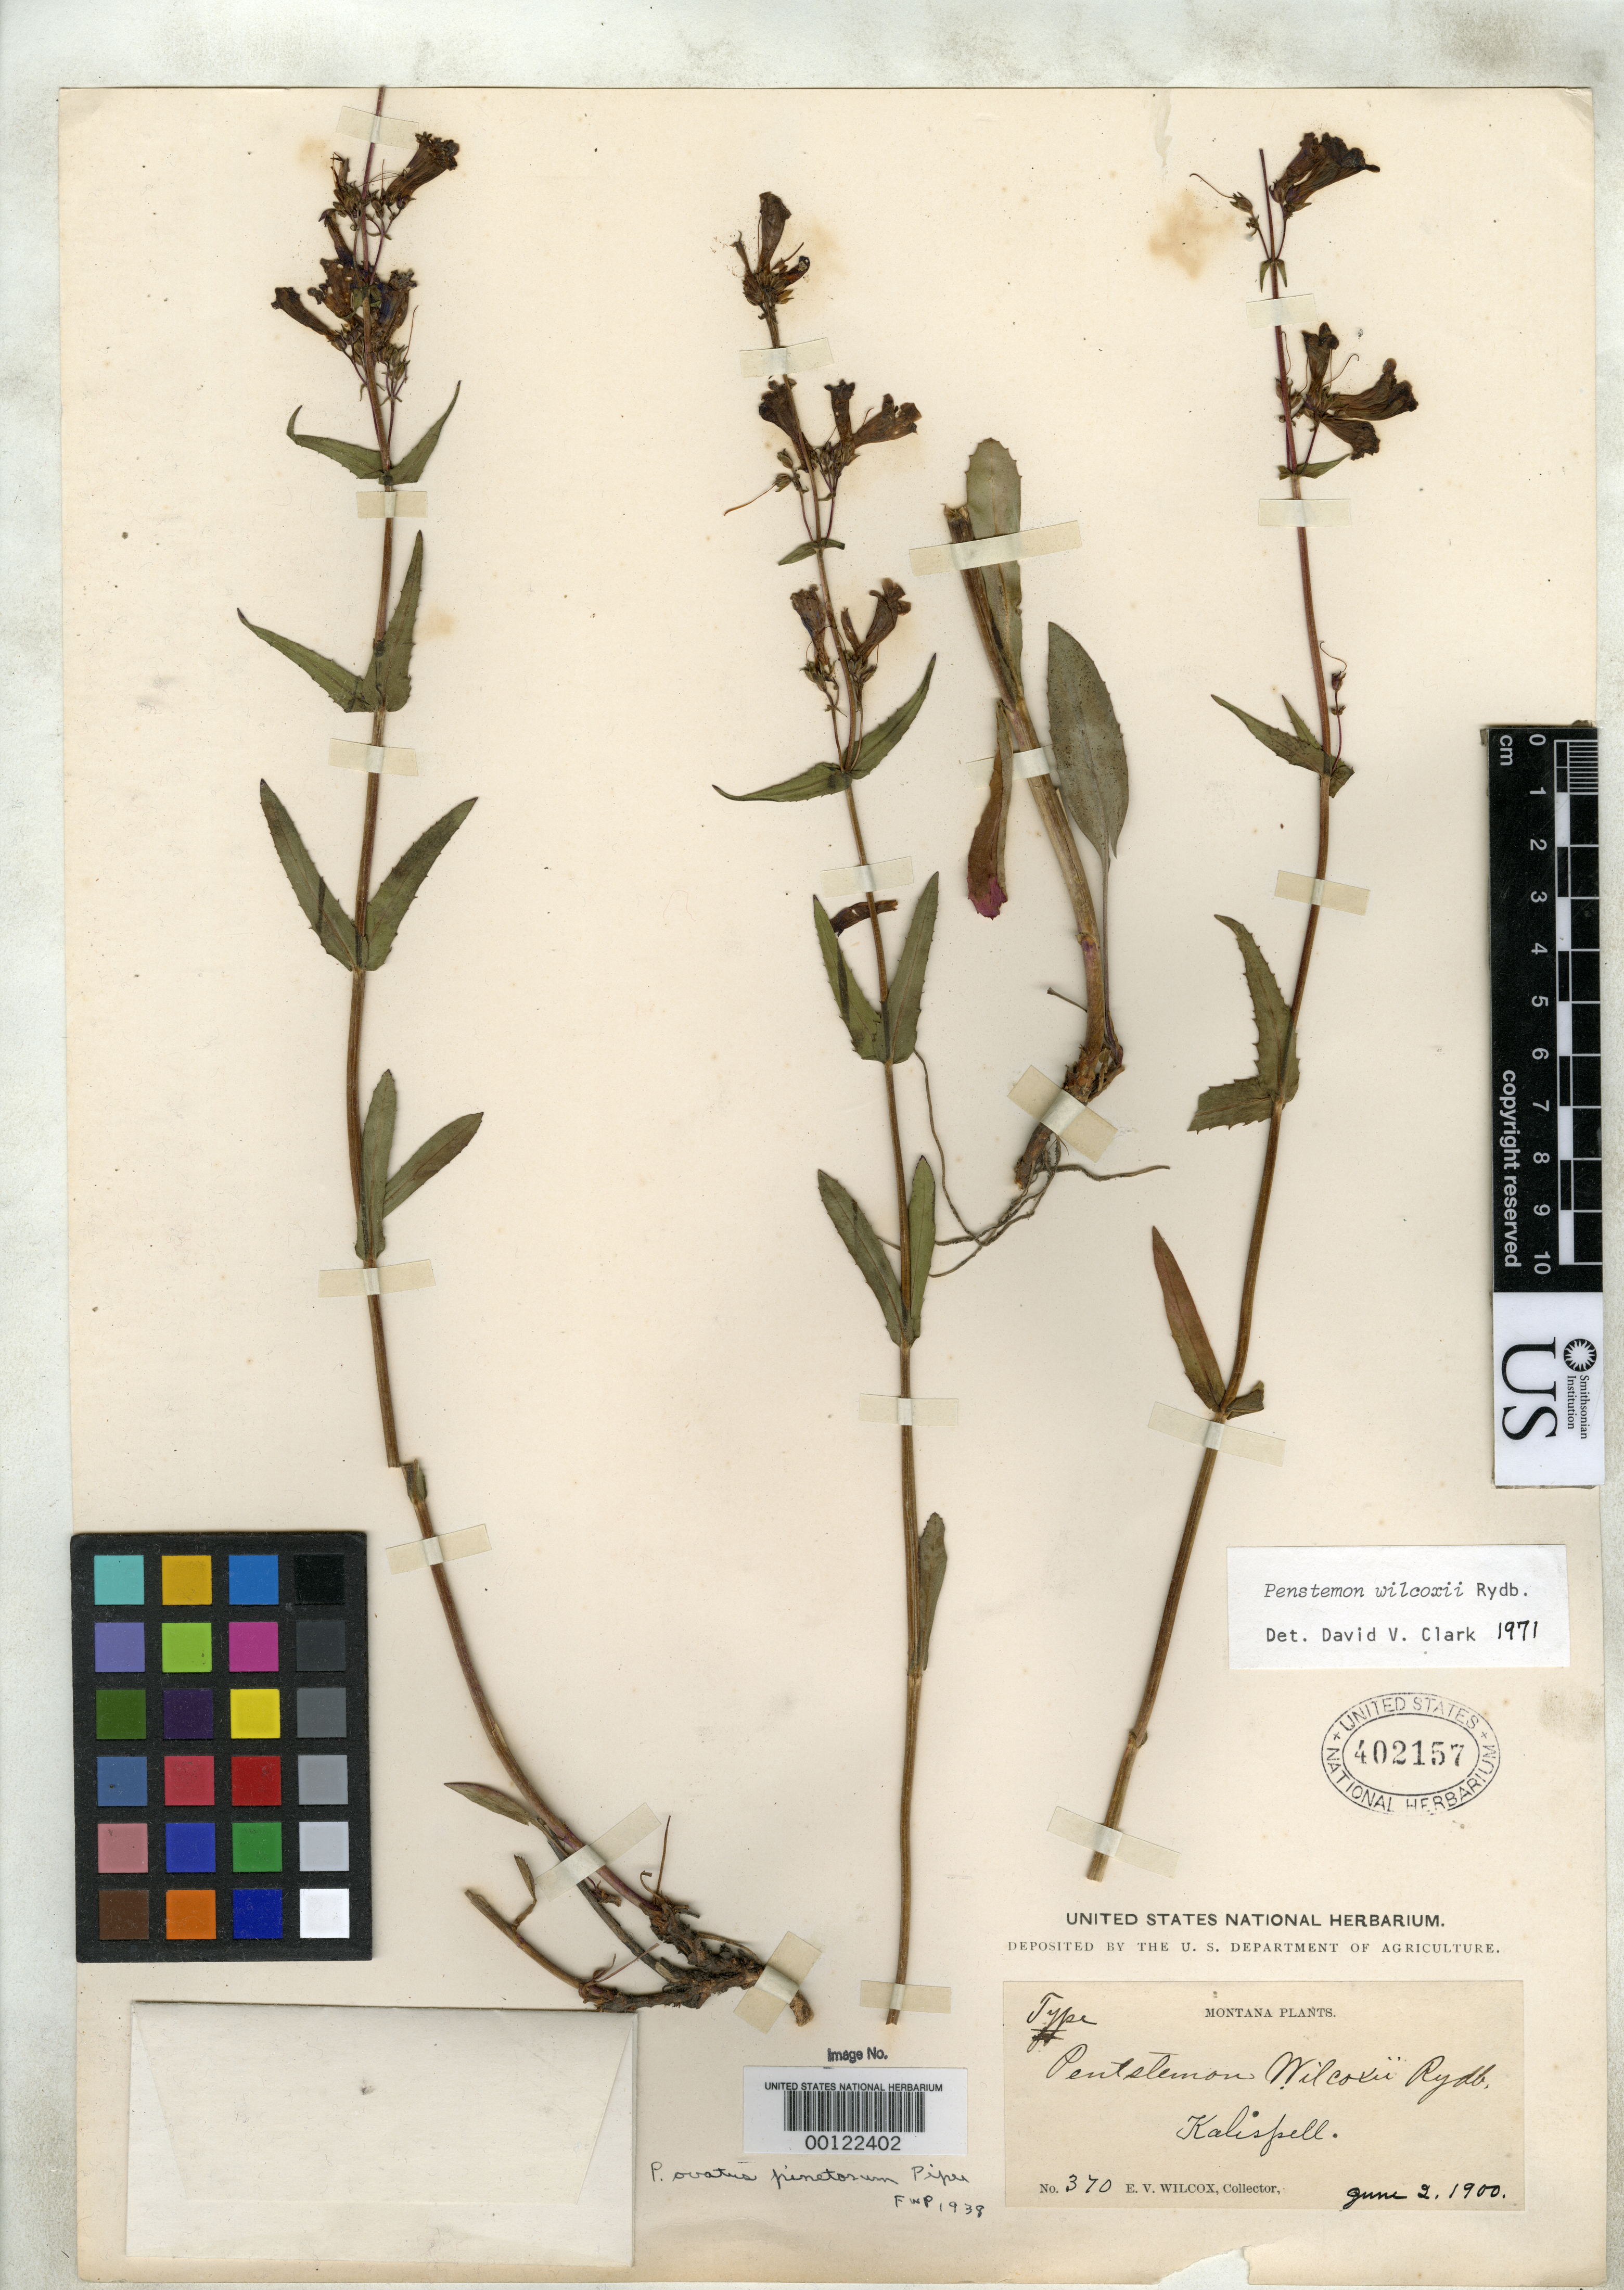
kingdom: Plantae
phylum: Tracheophyta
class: Magnoliopsida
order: Lamiales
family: Plantaginaceae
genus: Penstemon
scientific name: Penstemon wilcoxii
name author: Rydb.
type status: Holotype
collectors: E. V. Wilcox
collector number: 370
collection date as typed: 02 Jun 1900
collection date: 1900-06-02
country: United States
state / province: Montana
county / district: Flathead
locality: Kalispell.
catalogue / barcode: US 402157